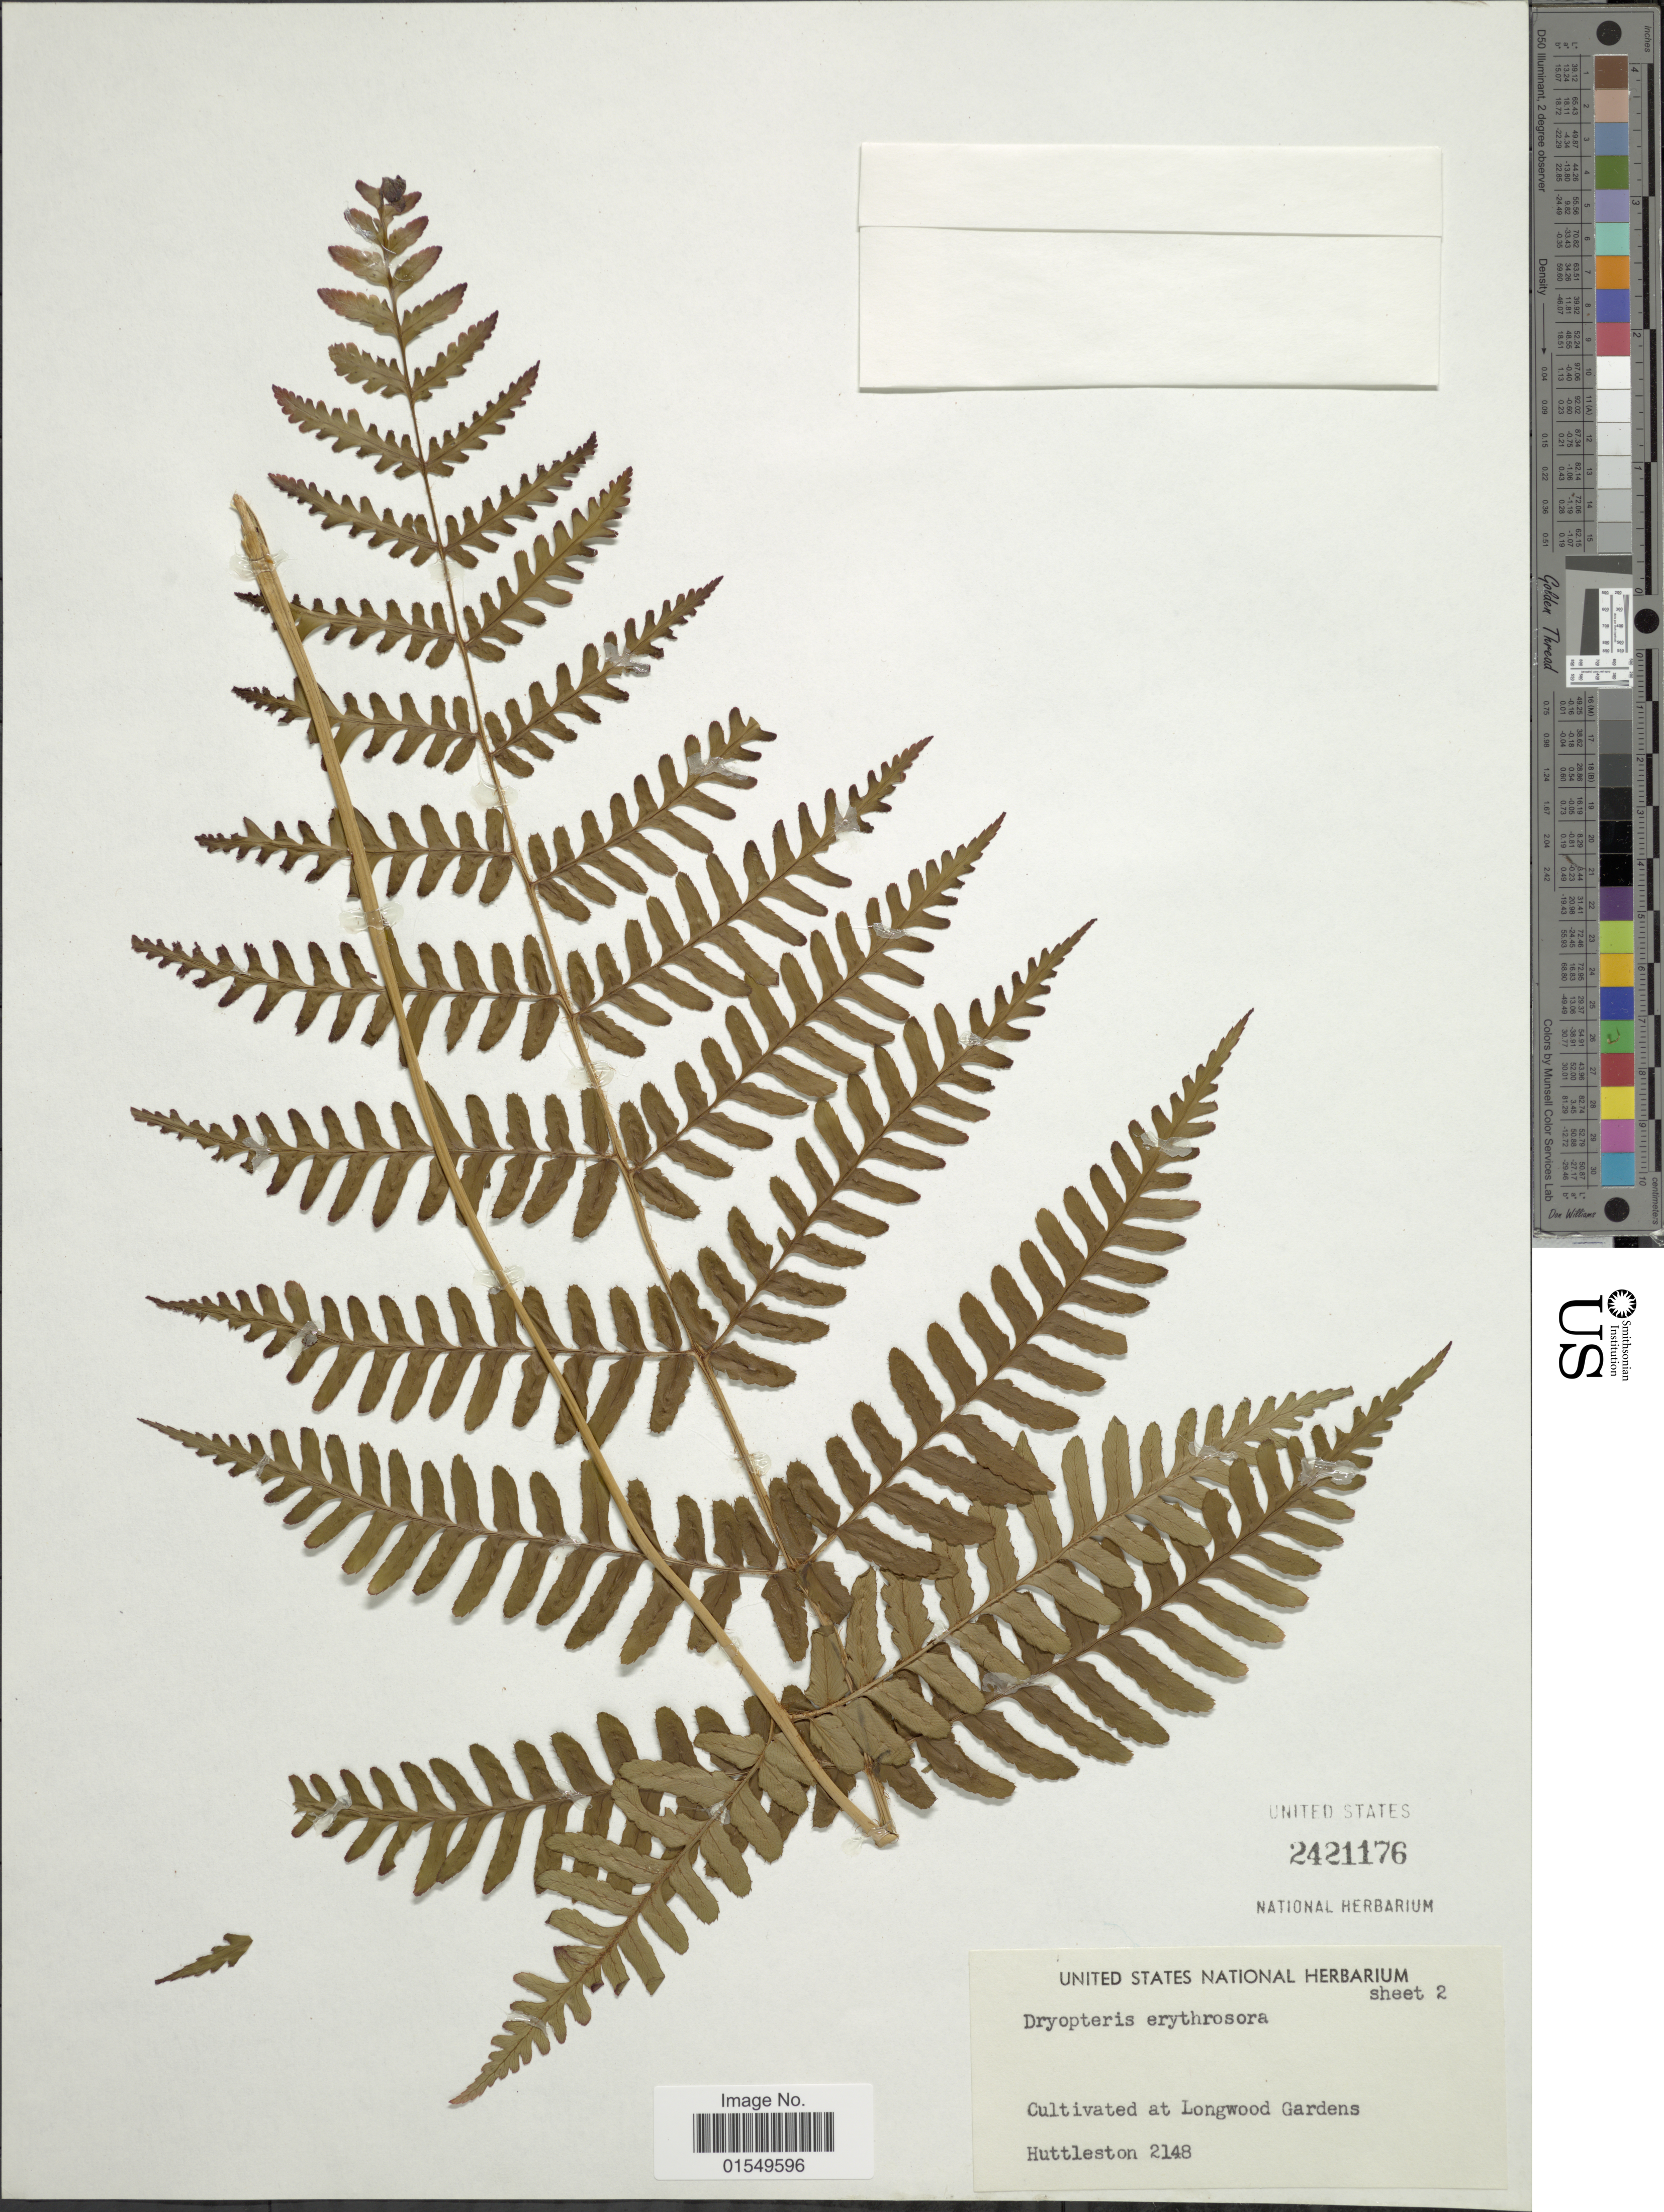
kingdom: Plantae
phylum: Tracheophyta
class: Polypodiopsida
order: Polypodiales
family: Dryopteridaceae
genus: Dryopteris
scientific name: Dryopteris erythrosora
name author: (D.C. Eaton) Kuntze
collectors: Huttleston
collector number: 2148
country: United States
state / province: Pennsylvania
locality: Longwood Gardens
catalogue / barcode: US 2421176